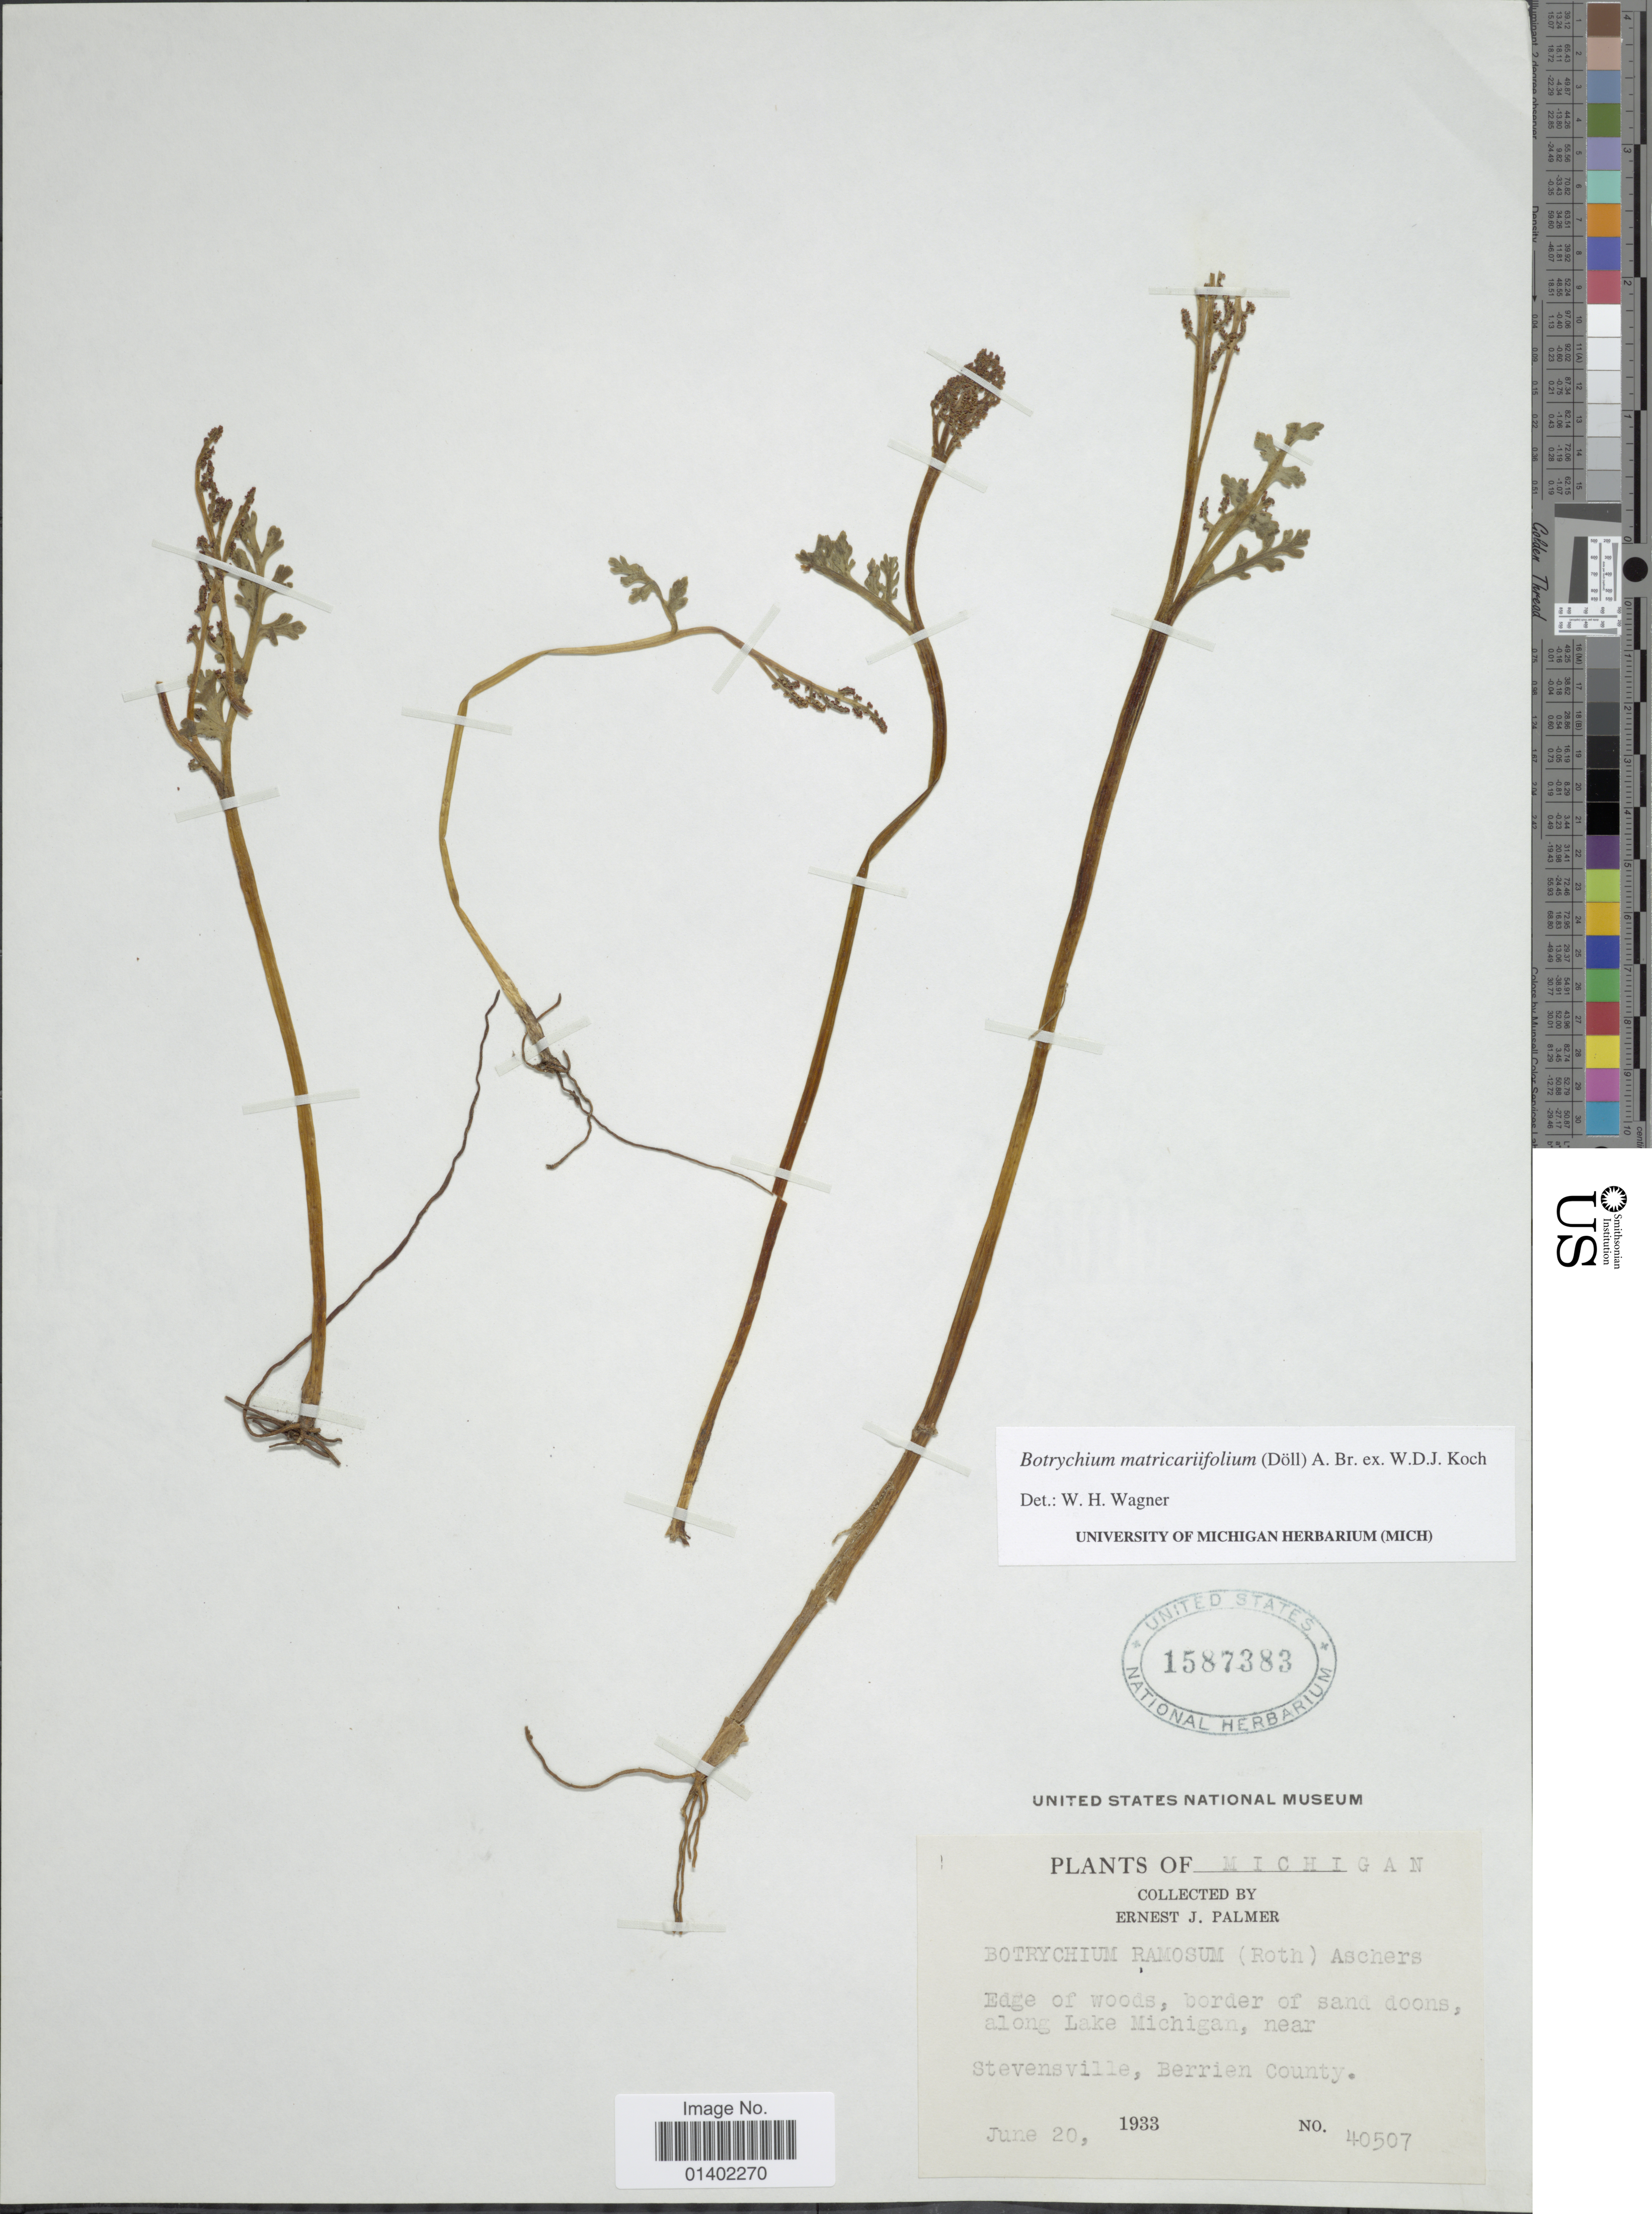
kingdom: Plantae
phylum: Tracheophyta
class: Polypodiopsida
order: Ophioglossales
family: Ophioglossaceae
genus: Botrychium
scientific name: Botrychium matricariifolium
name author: (A. Braun ex Dowell) A. Braun ex Koch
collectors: E. J. Palmer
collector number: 40507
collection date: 1933-06-20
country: United States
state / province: Michigan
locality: Michigan, along Lake Michigan, Near Stevensville, Berrien County.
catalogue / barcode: US 1587383